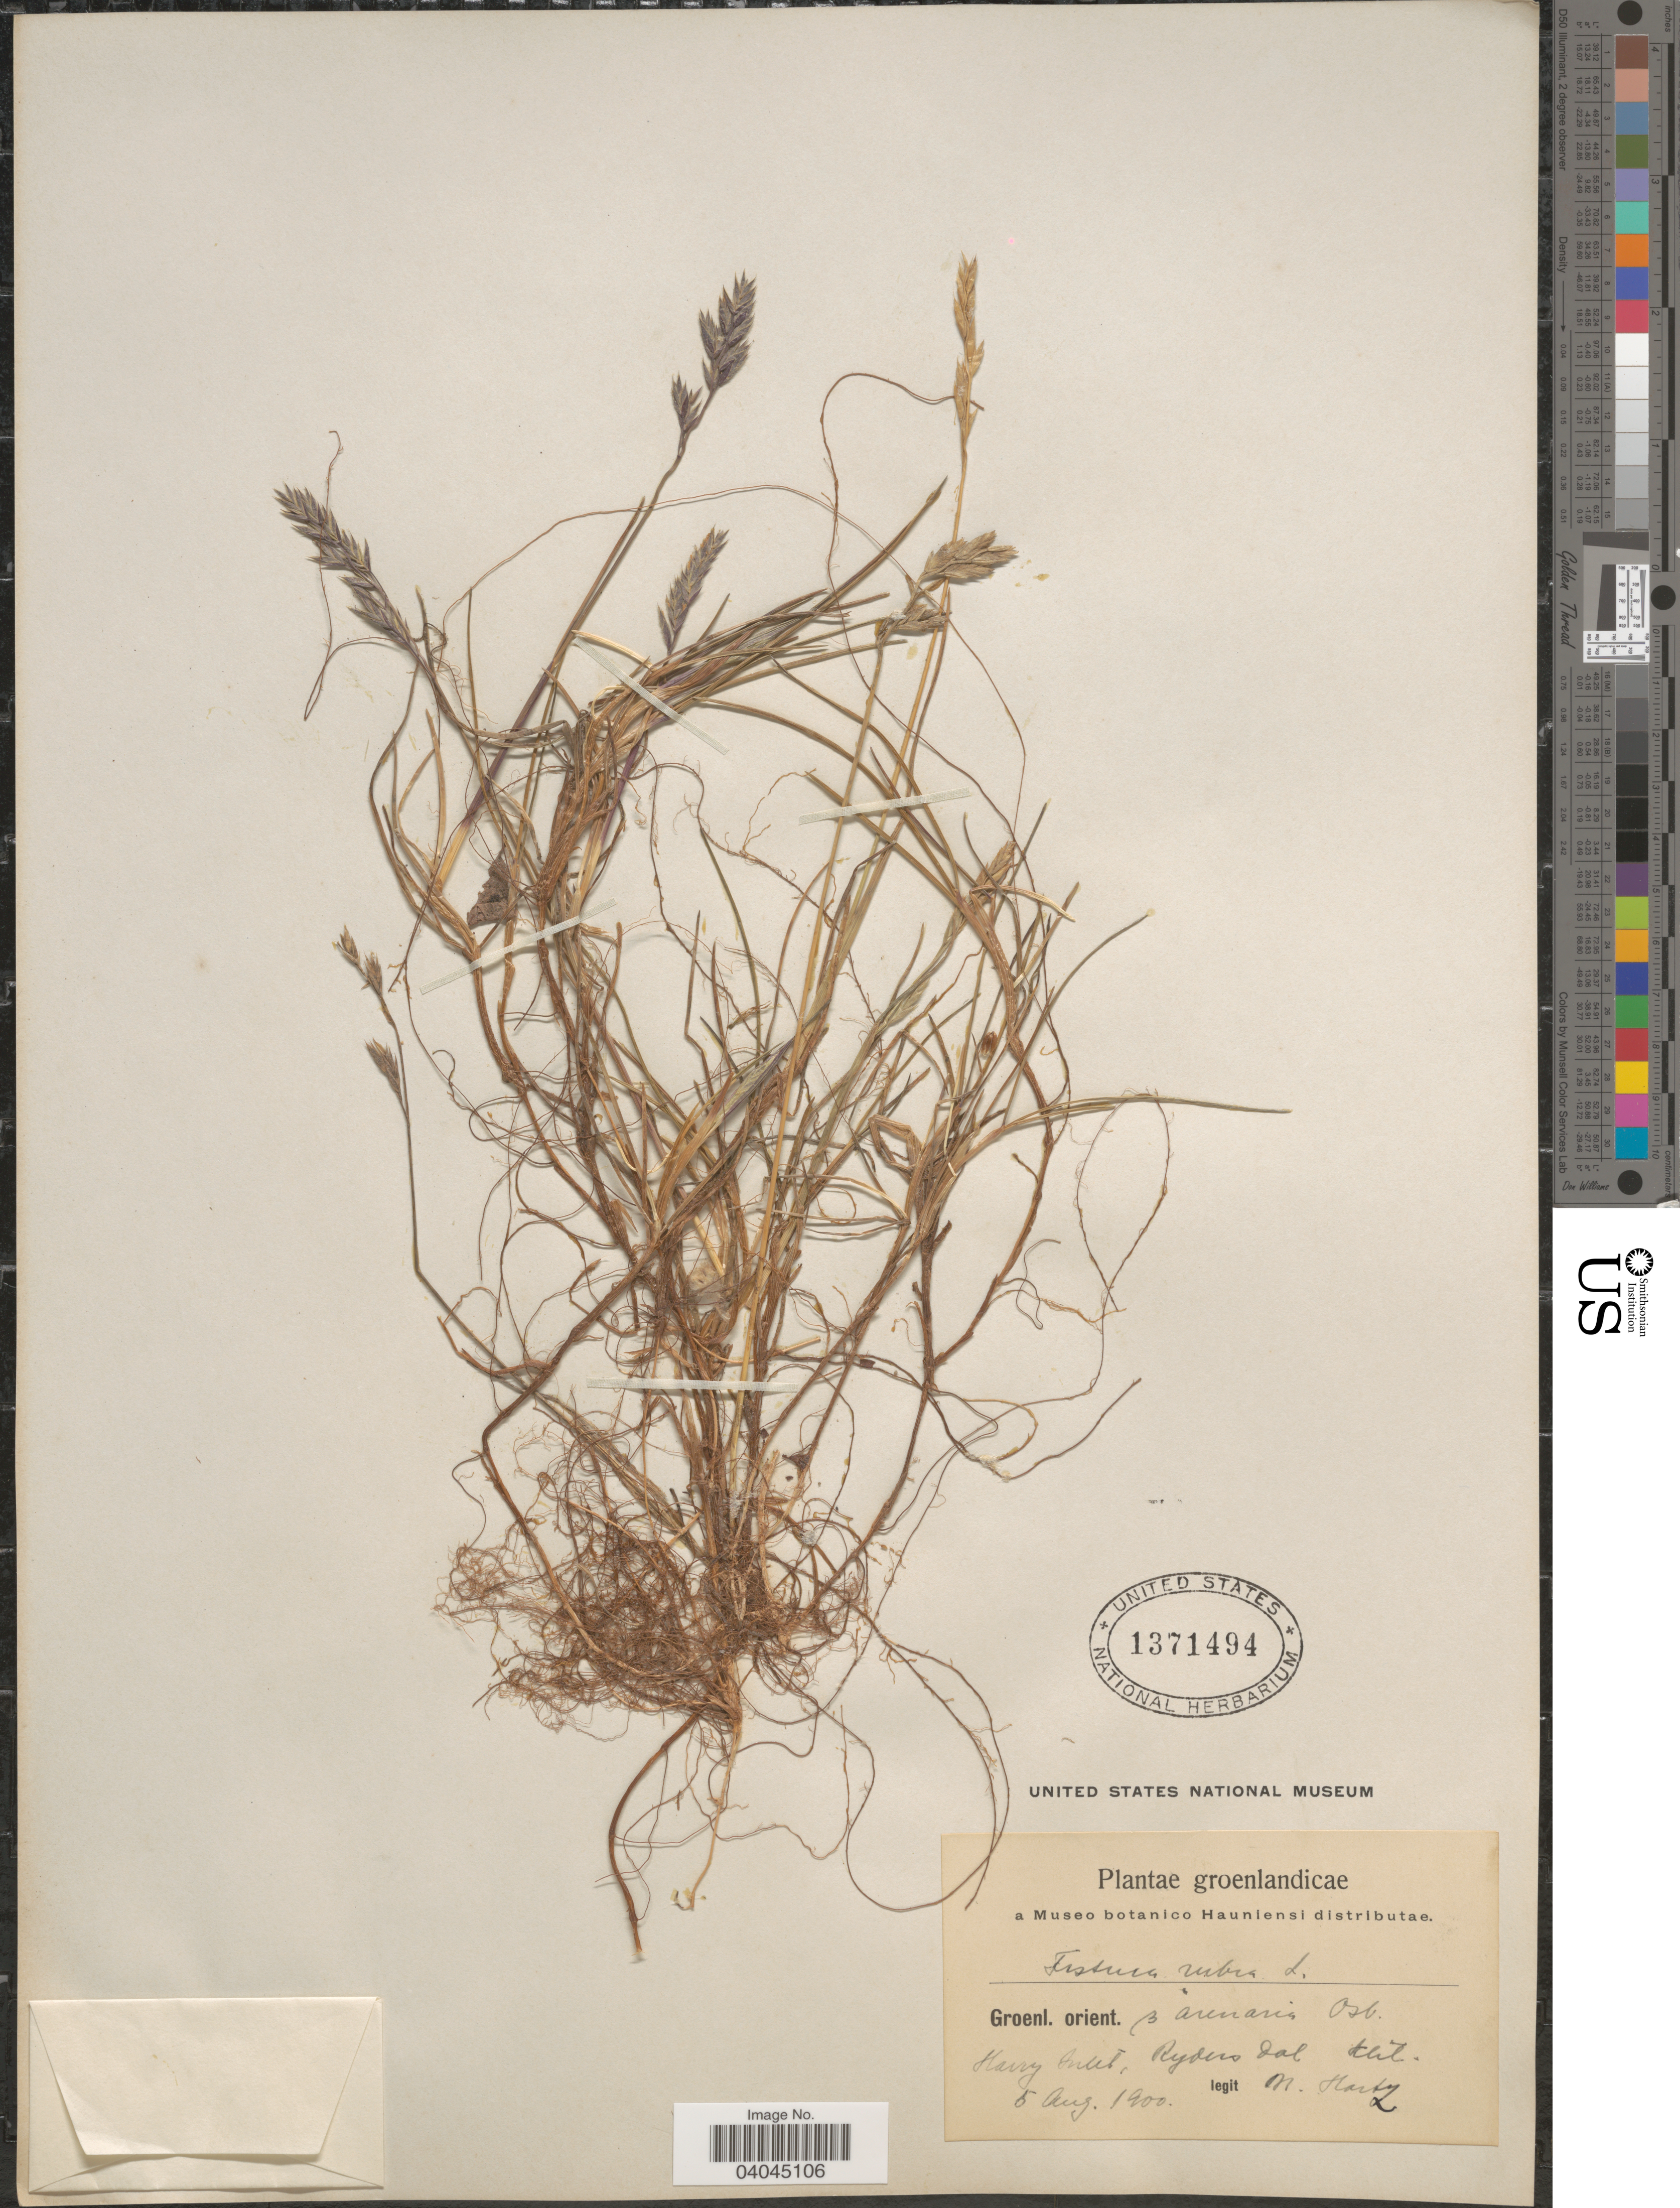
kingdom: Plantae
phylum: Tracheophyta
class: Liliopsida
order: Poales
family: Poaceae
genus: Festuca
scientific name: Festuca rubra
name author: L.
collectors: N. Hartz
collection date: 1900-08-05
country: Greenland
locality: Groenlandicae. Groenl. orient. Hurry Inlet, Ryders dal Inlet.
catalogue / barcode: US 1371494